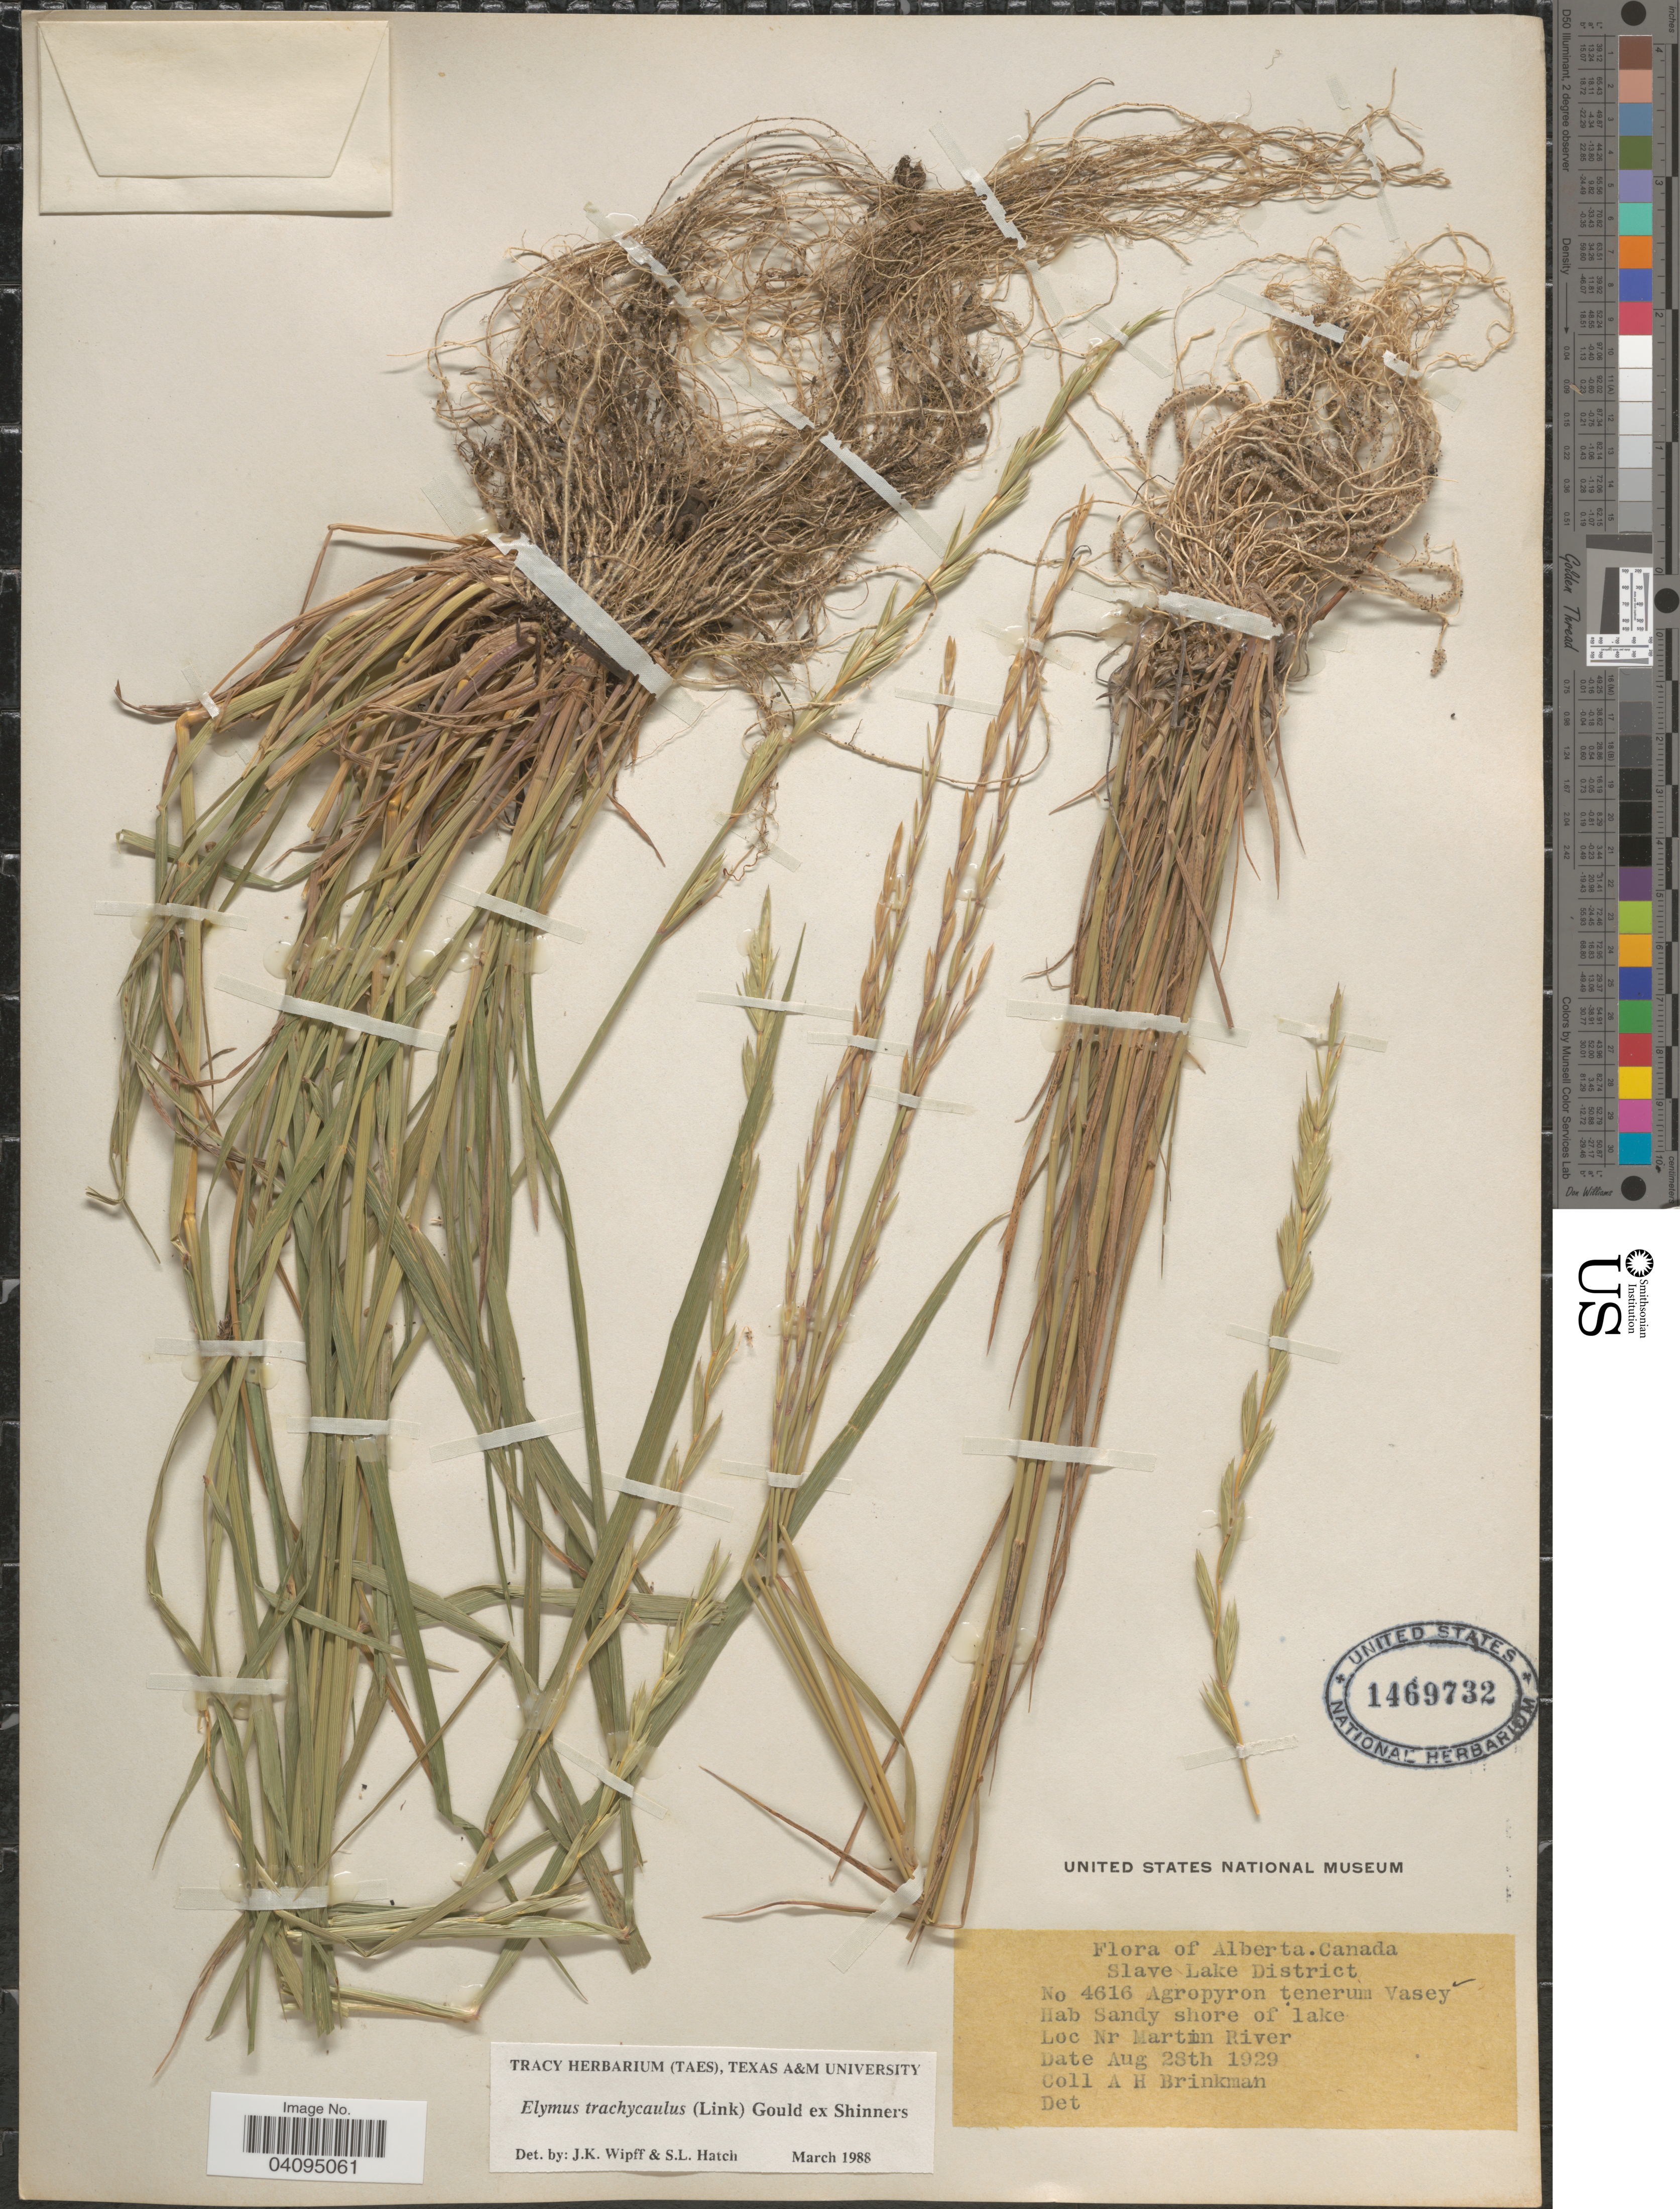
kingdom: Plantae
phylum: Tracheophyta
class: Liliopsida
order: Poales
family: Poaceae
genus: Elymus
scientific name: Elymus trachycaulus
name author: (Link) Gould ex Shinners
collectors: A. Brinkman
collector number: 4616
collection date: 1929-08-28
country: Canada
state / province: Alberta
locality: Slave Lake District. Nr Martin River.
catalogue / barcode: US 1469732